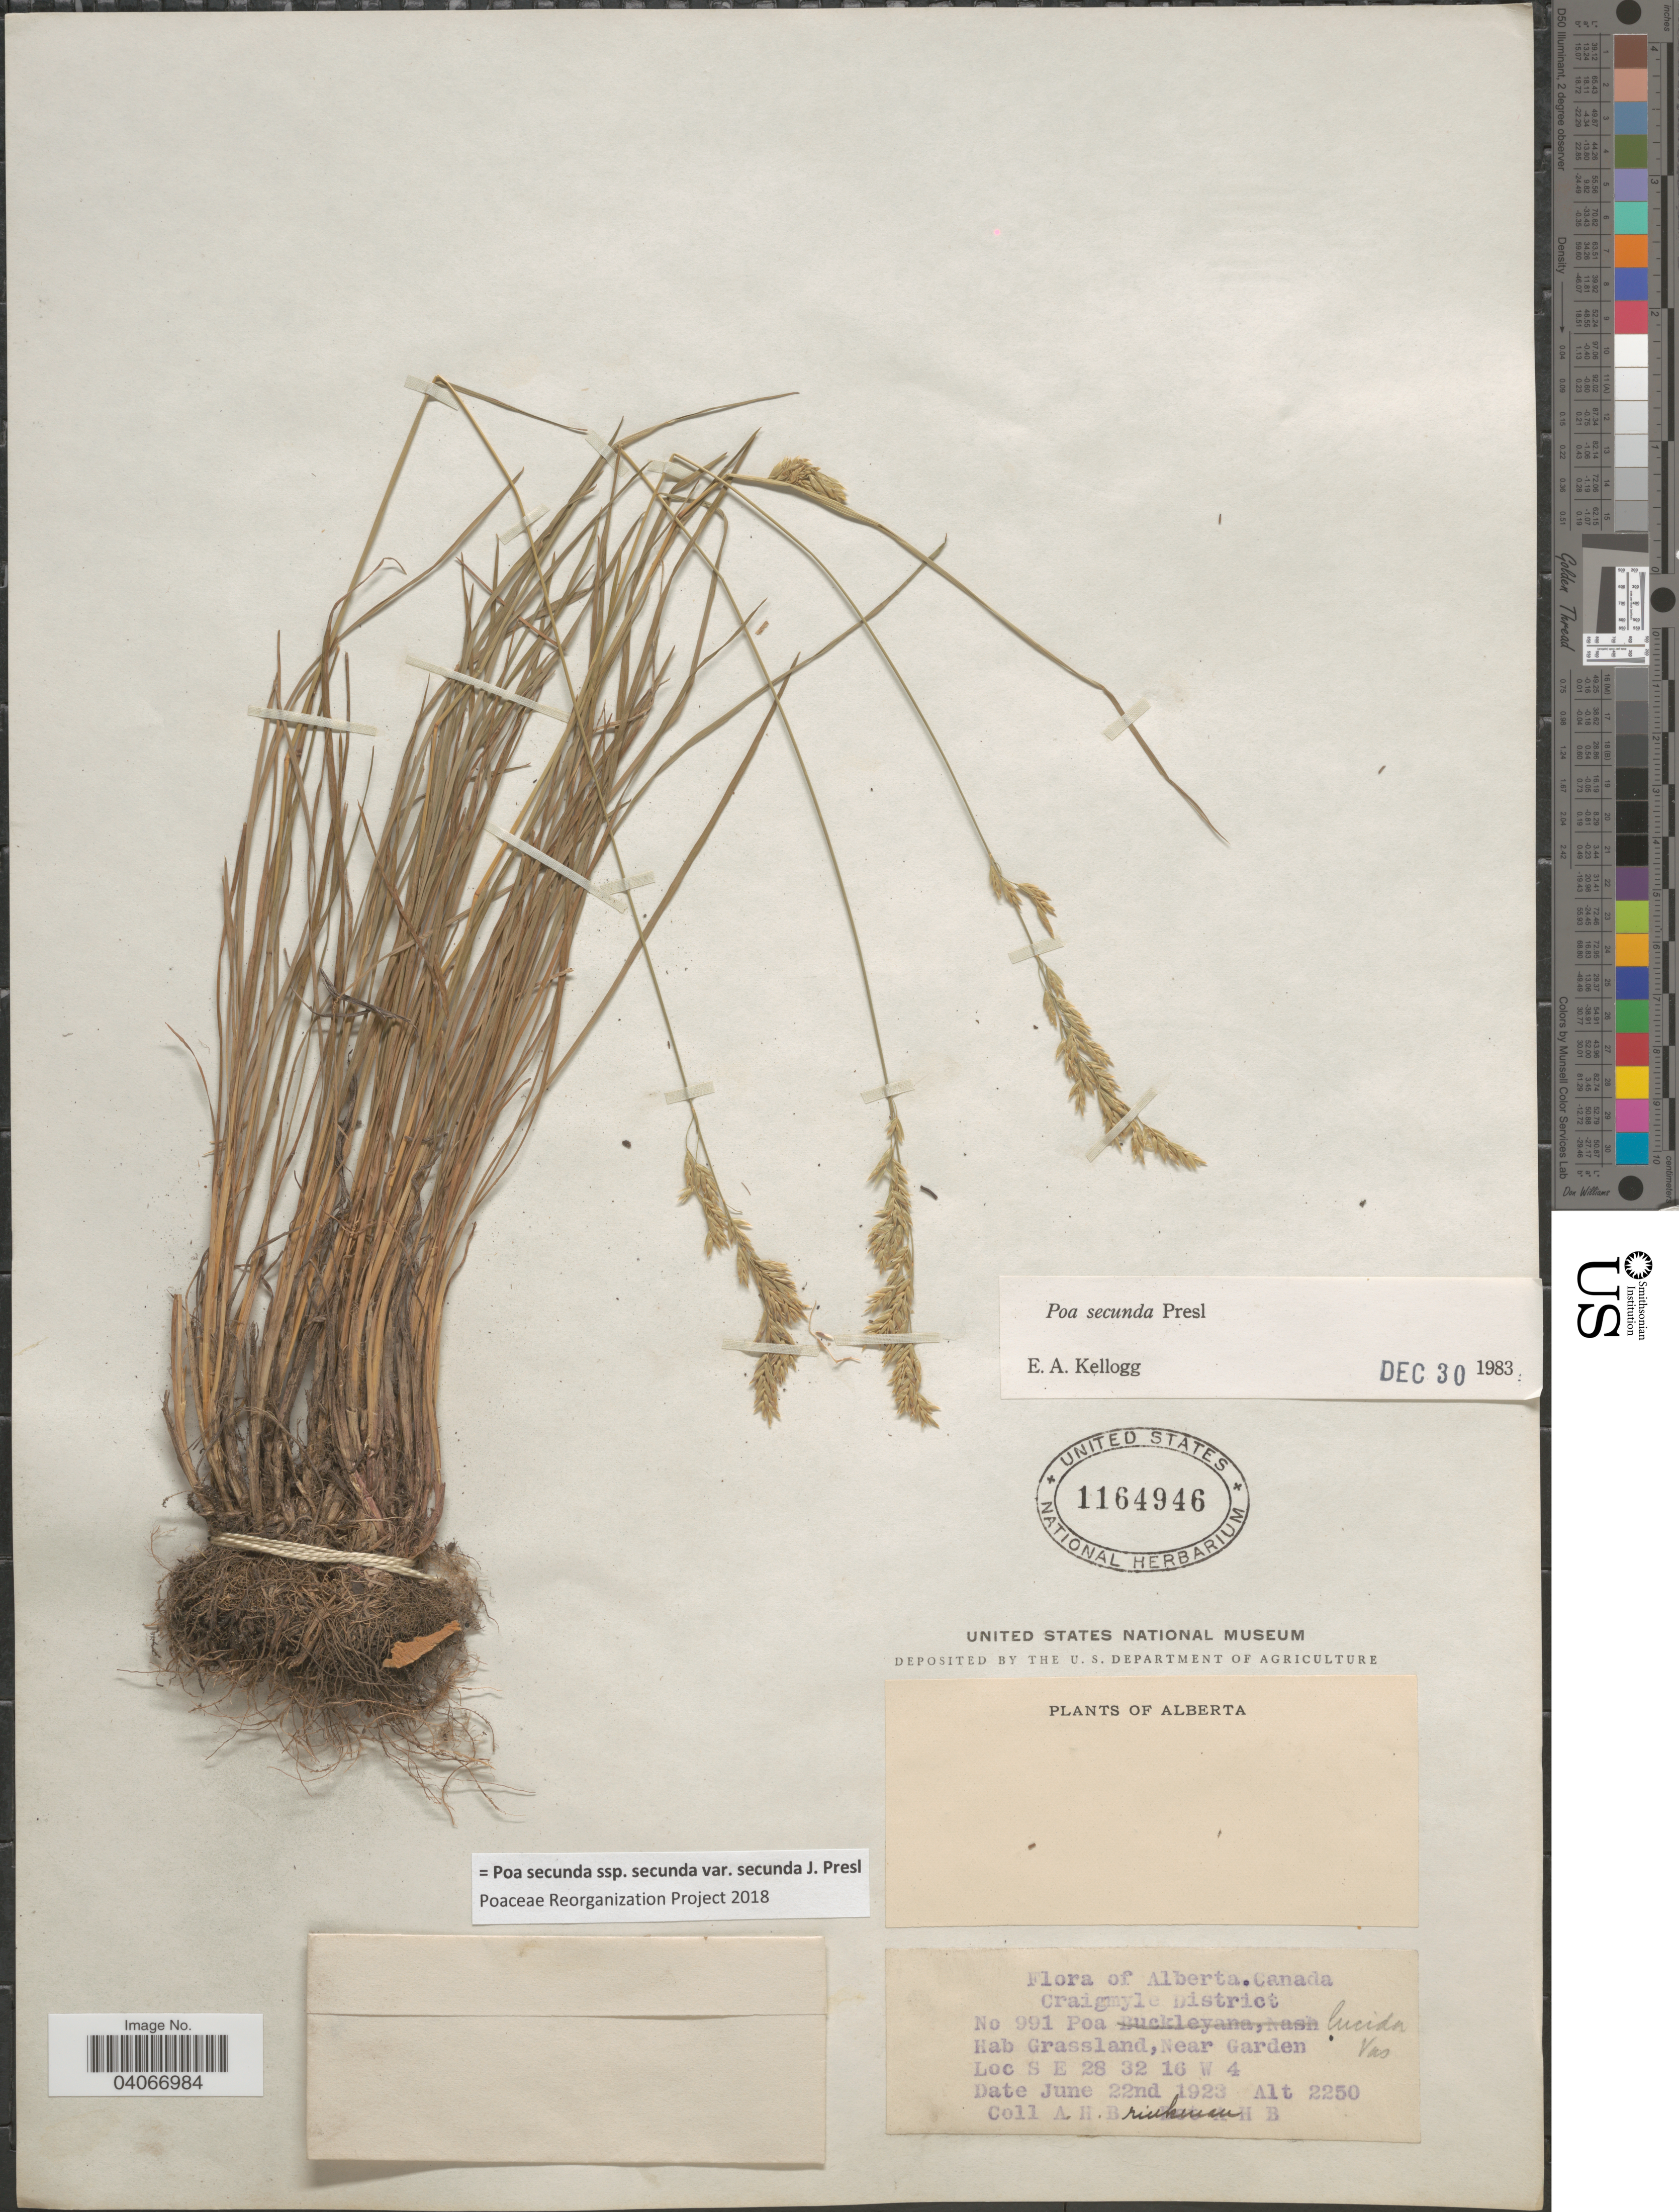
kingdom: Plantae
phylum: Tracheophyta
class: Liliopsida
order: Poales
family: Poaceae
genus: Poa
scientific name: Poa secunda subsp. secunda var. secunda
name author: J. Presl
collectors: A. Brinkman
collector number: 991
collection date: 1923-06-22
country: Canada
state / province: Alberta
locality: Craigmyle District. Grassland, Near Garden. S E 28 32 16 W 4.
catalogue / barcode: US 1164946